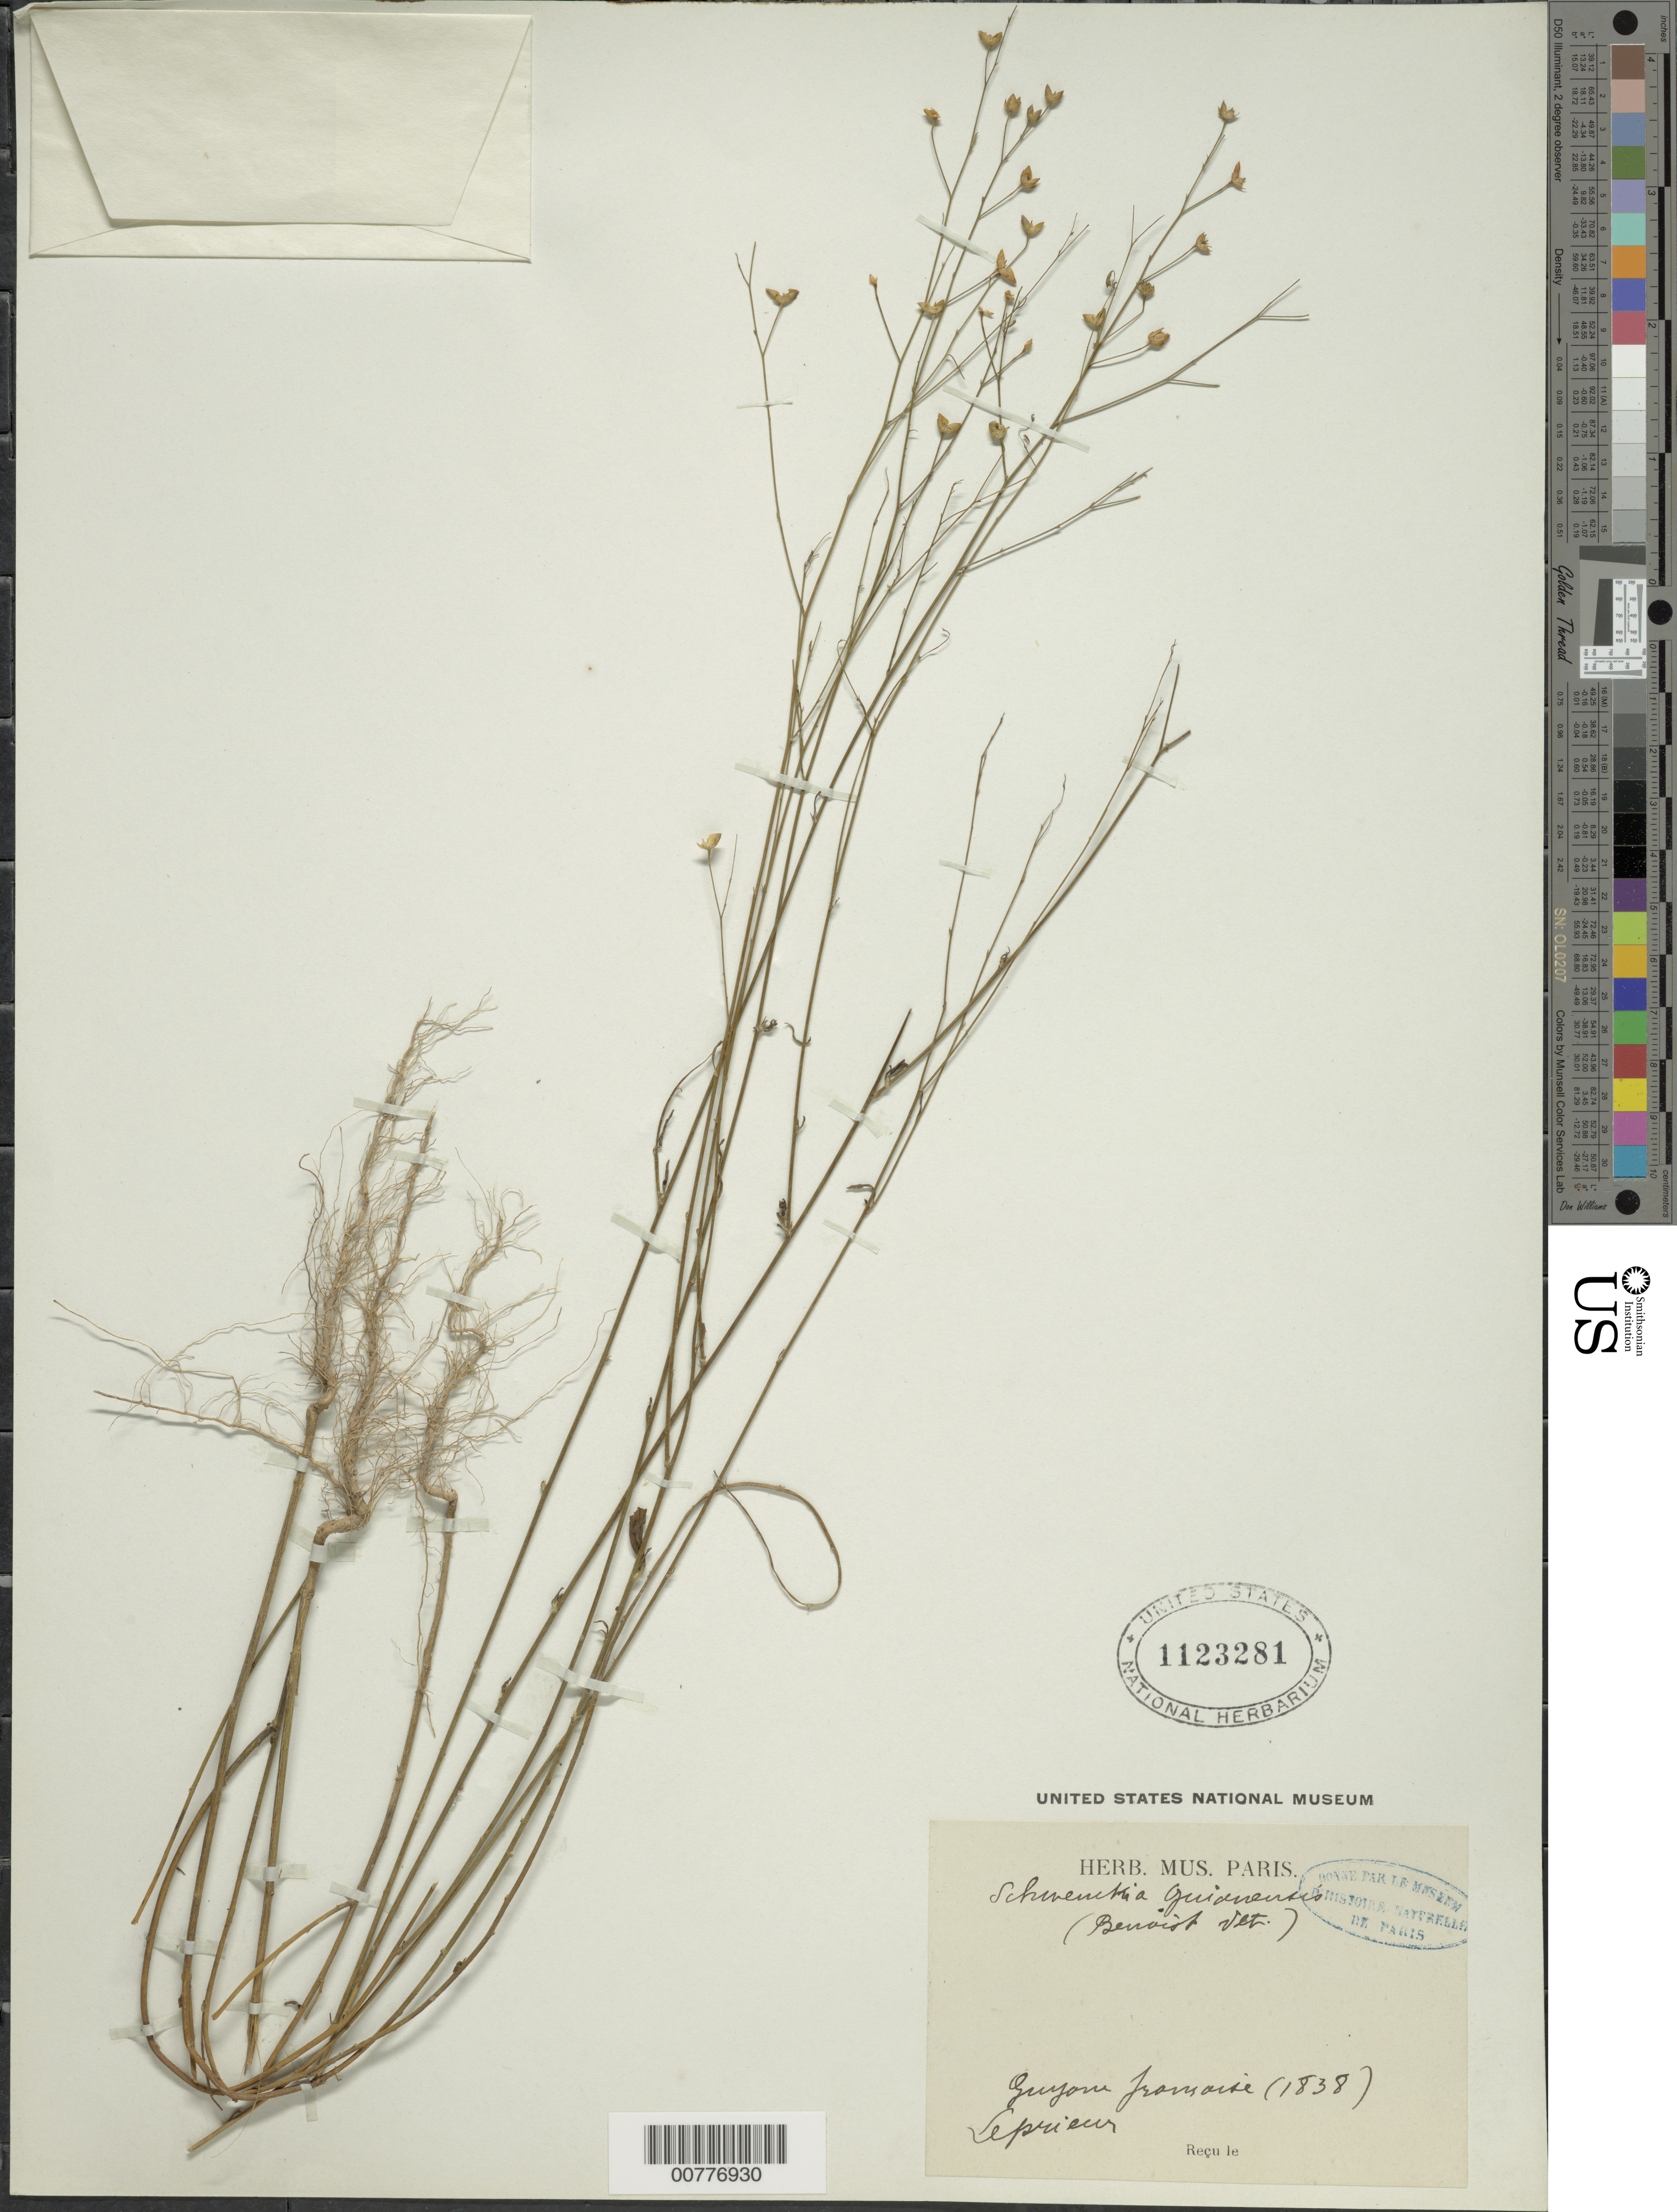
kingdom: Plantae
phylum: Tracheophyta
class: Magnoliopsida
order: Solanales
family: Solanaceae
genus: Schwenckia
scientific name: Schwenckia guianensis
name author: Benth.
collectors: F. M. R. Leprieur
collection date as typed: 1838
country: French Guiana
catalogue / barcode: US 1123281